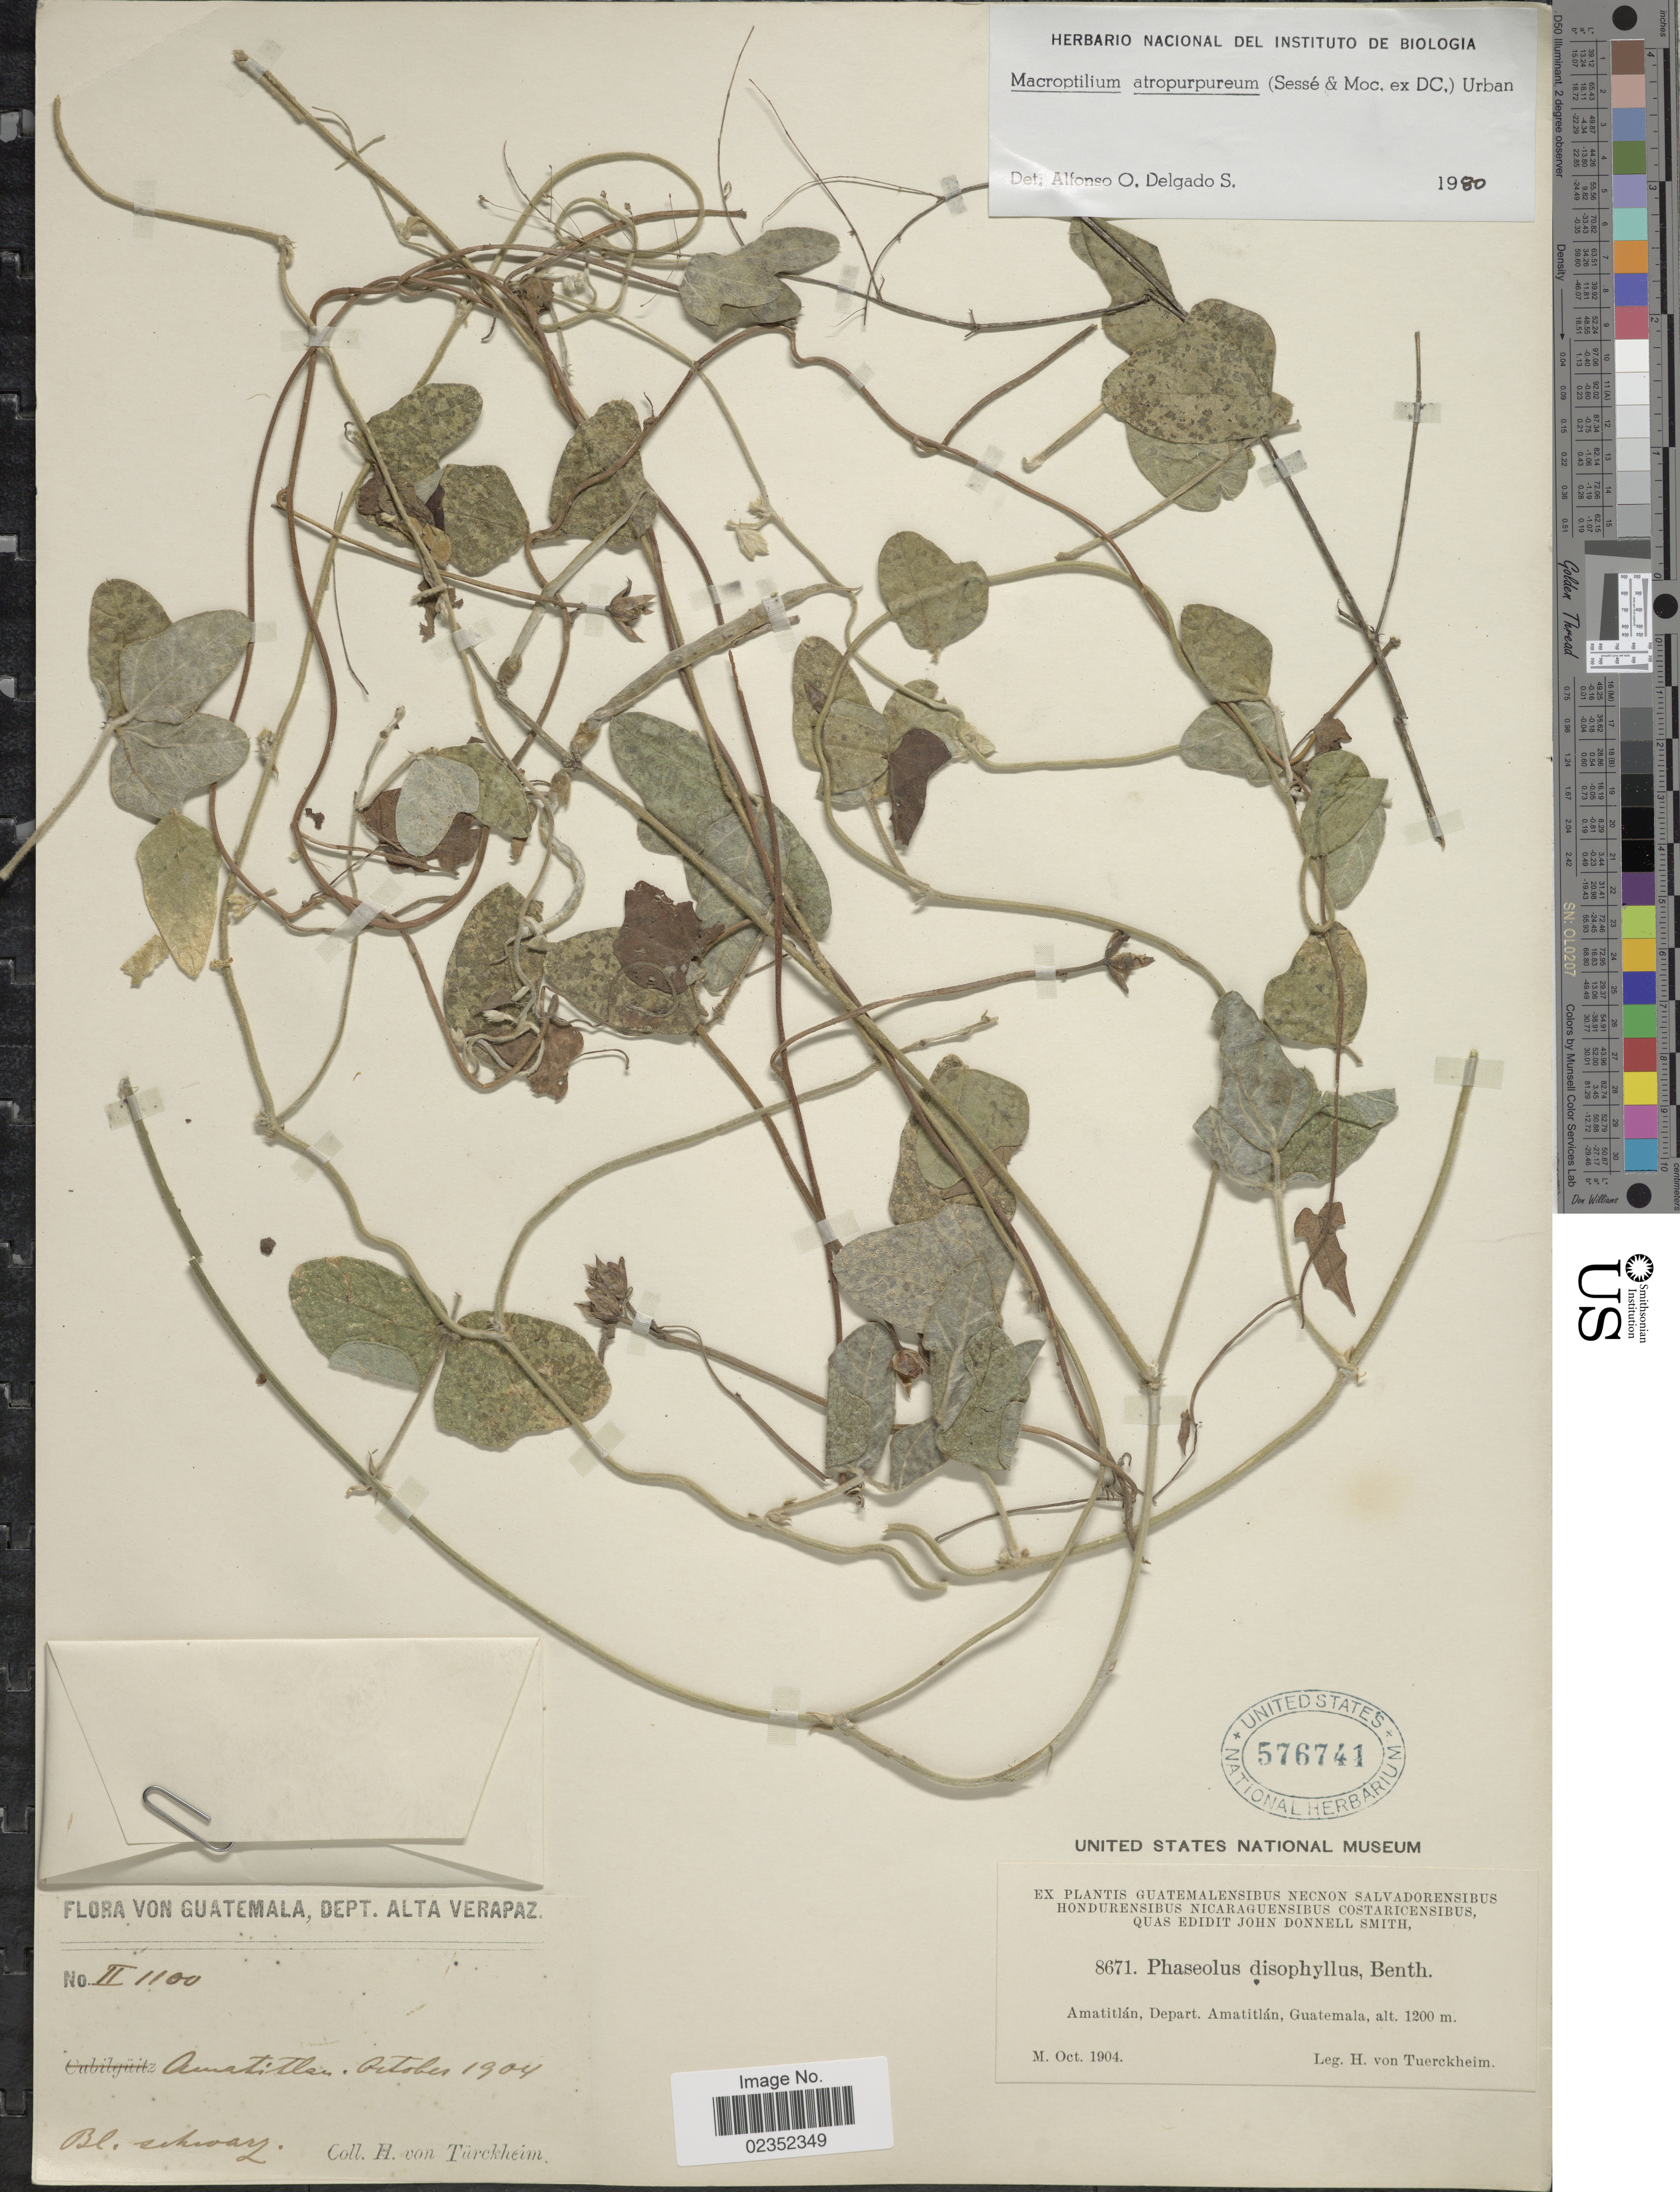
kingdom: Plantae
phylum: Tracheophyta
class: Magnoliopsida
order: Fabales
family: Fabaceae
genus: Macroptilium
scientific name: Macroptilium atropurpureum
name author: (DC.) Urb.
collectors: H. von Türckheim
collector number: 8671/II 1100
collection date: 1904-10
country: Guatemala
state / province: Alta Verapaz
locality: Amatitlan, Depart. Amatitlan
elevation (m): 1200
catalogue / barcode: US 576741